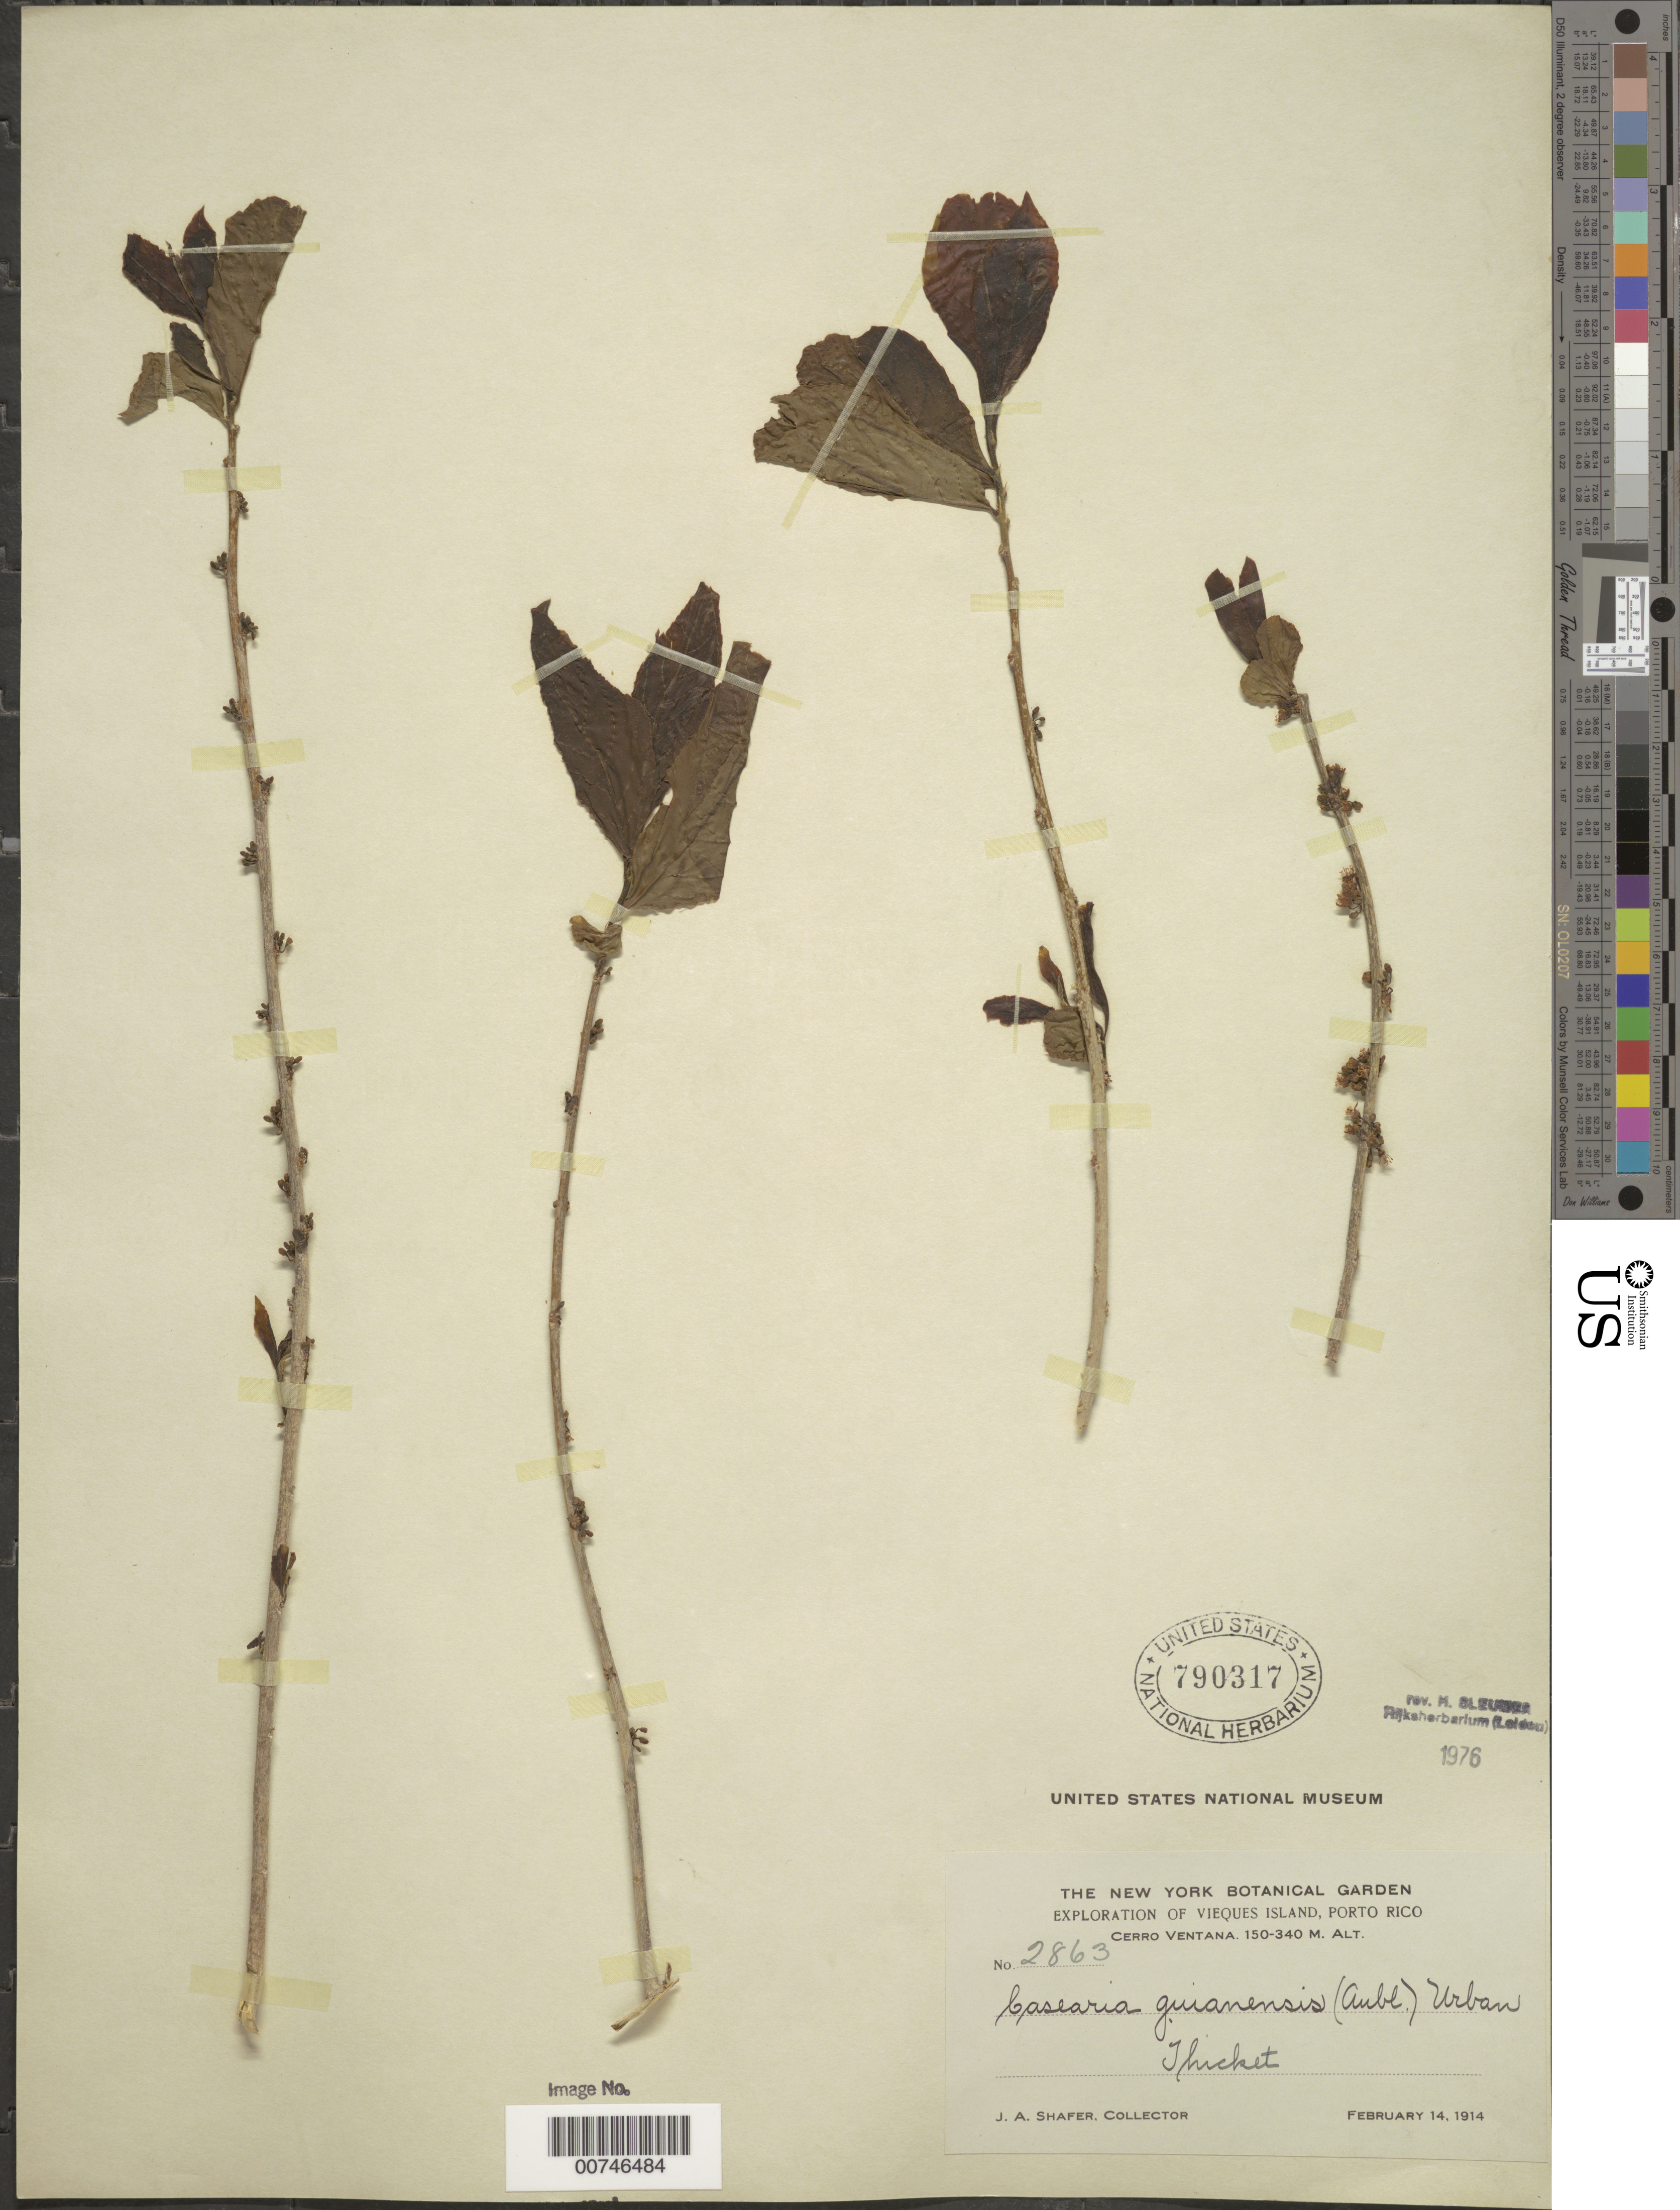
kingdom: Plantae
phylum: Tracheophyta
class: Magnoliopsida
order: Malpighiales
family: Salicaceae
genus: Casearia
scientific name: Casearia guianensis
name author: (Aubl.) Urb.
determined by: Sleumer, H. O.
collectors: J. A. Shafer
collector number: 2863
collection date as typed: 14 Feb 1914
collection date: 1914-02-14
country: Puerto Rico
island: Vieques I.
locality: Cerro Ventana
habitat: Thicket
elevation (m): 150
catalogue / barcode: US 790317